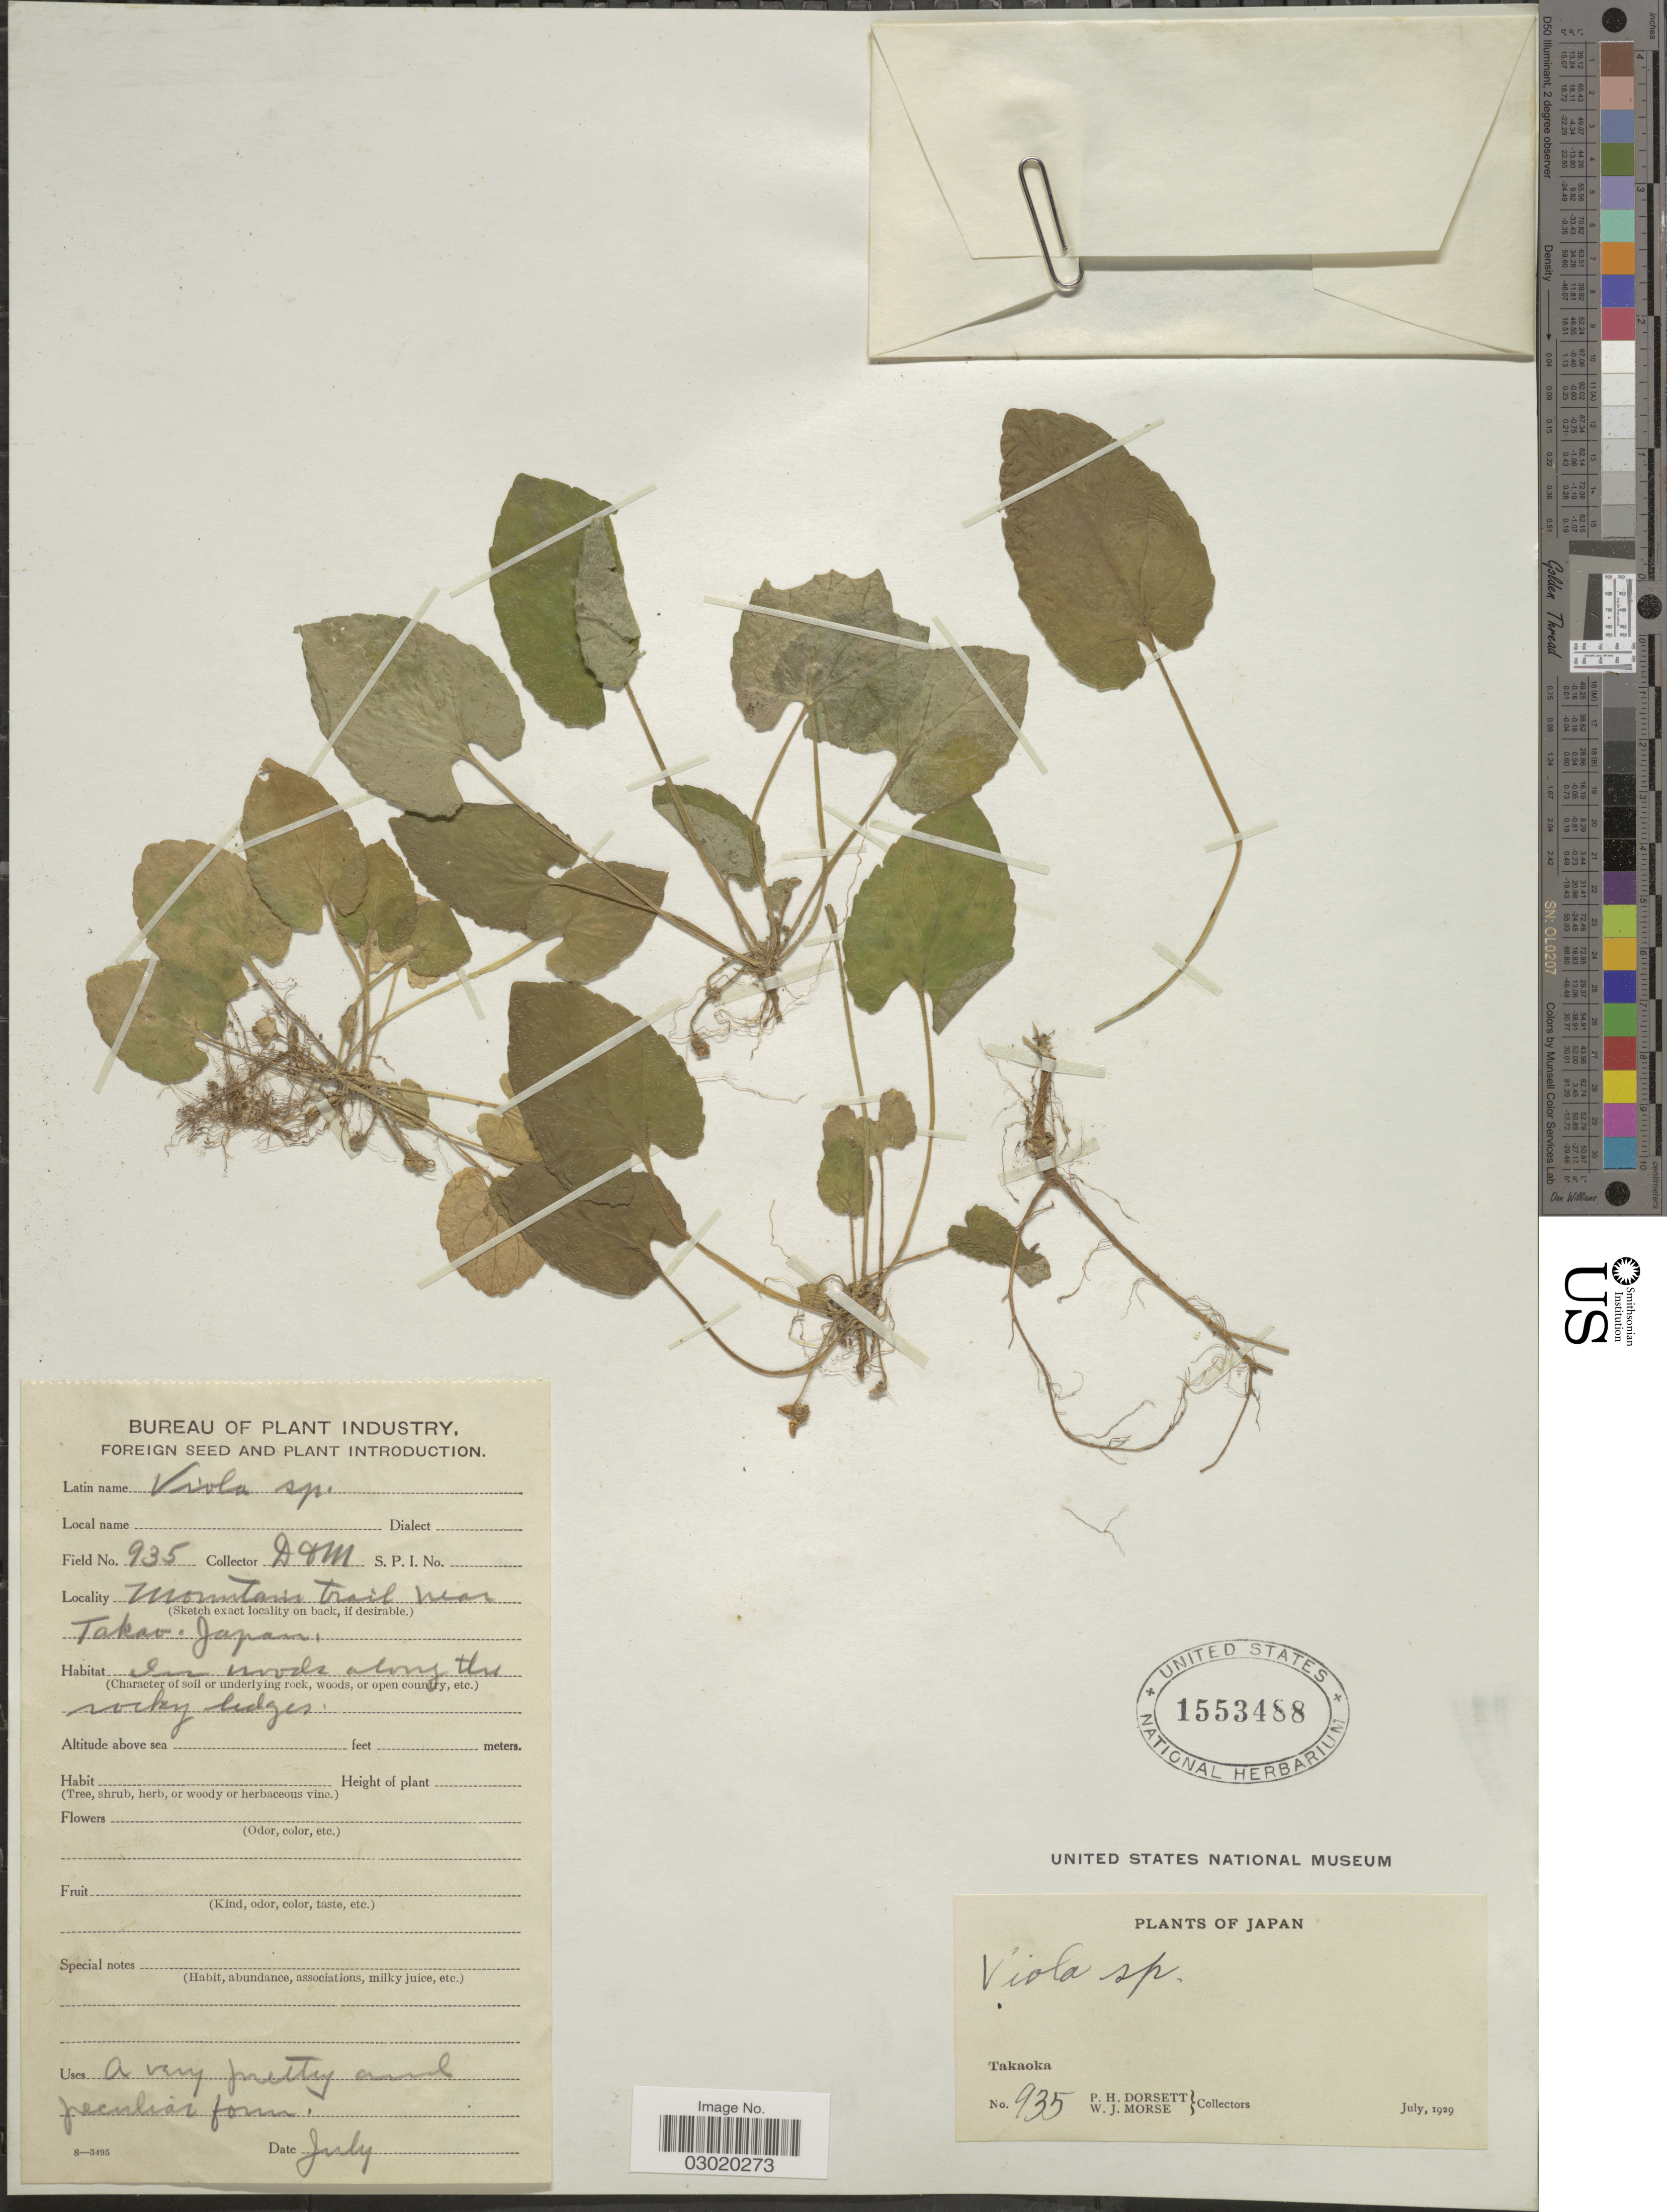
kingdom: Plantae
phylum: Tracheophyta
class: Magnoliopsida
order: Malpighiales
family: Violaceae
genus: Viola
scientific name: Viola sp.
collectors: P. H. Dorsett & W. J. Morse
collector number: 935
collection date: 1929-07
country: Japan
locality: Takoaka, Mountain trail near Takao.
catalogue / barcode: US 1553488